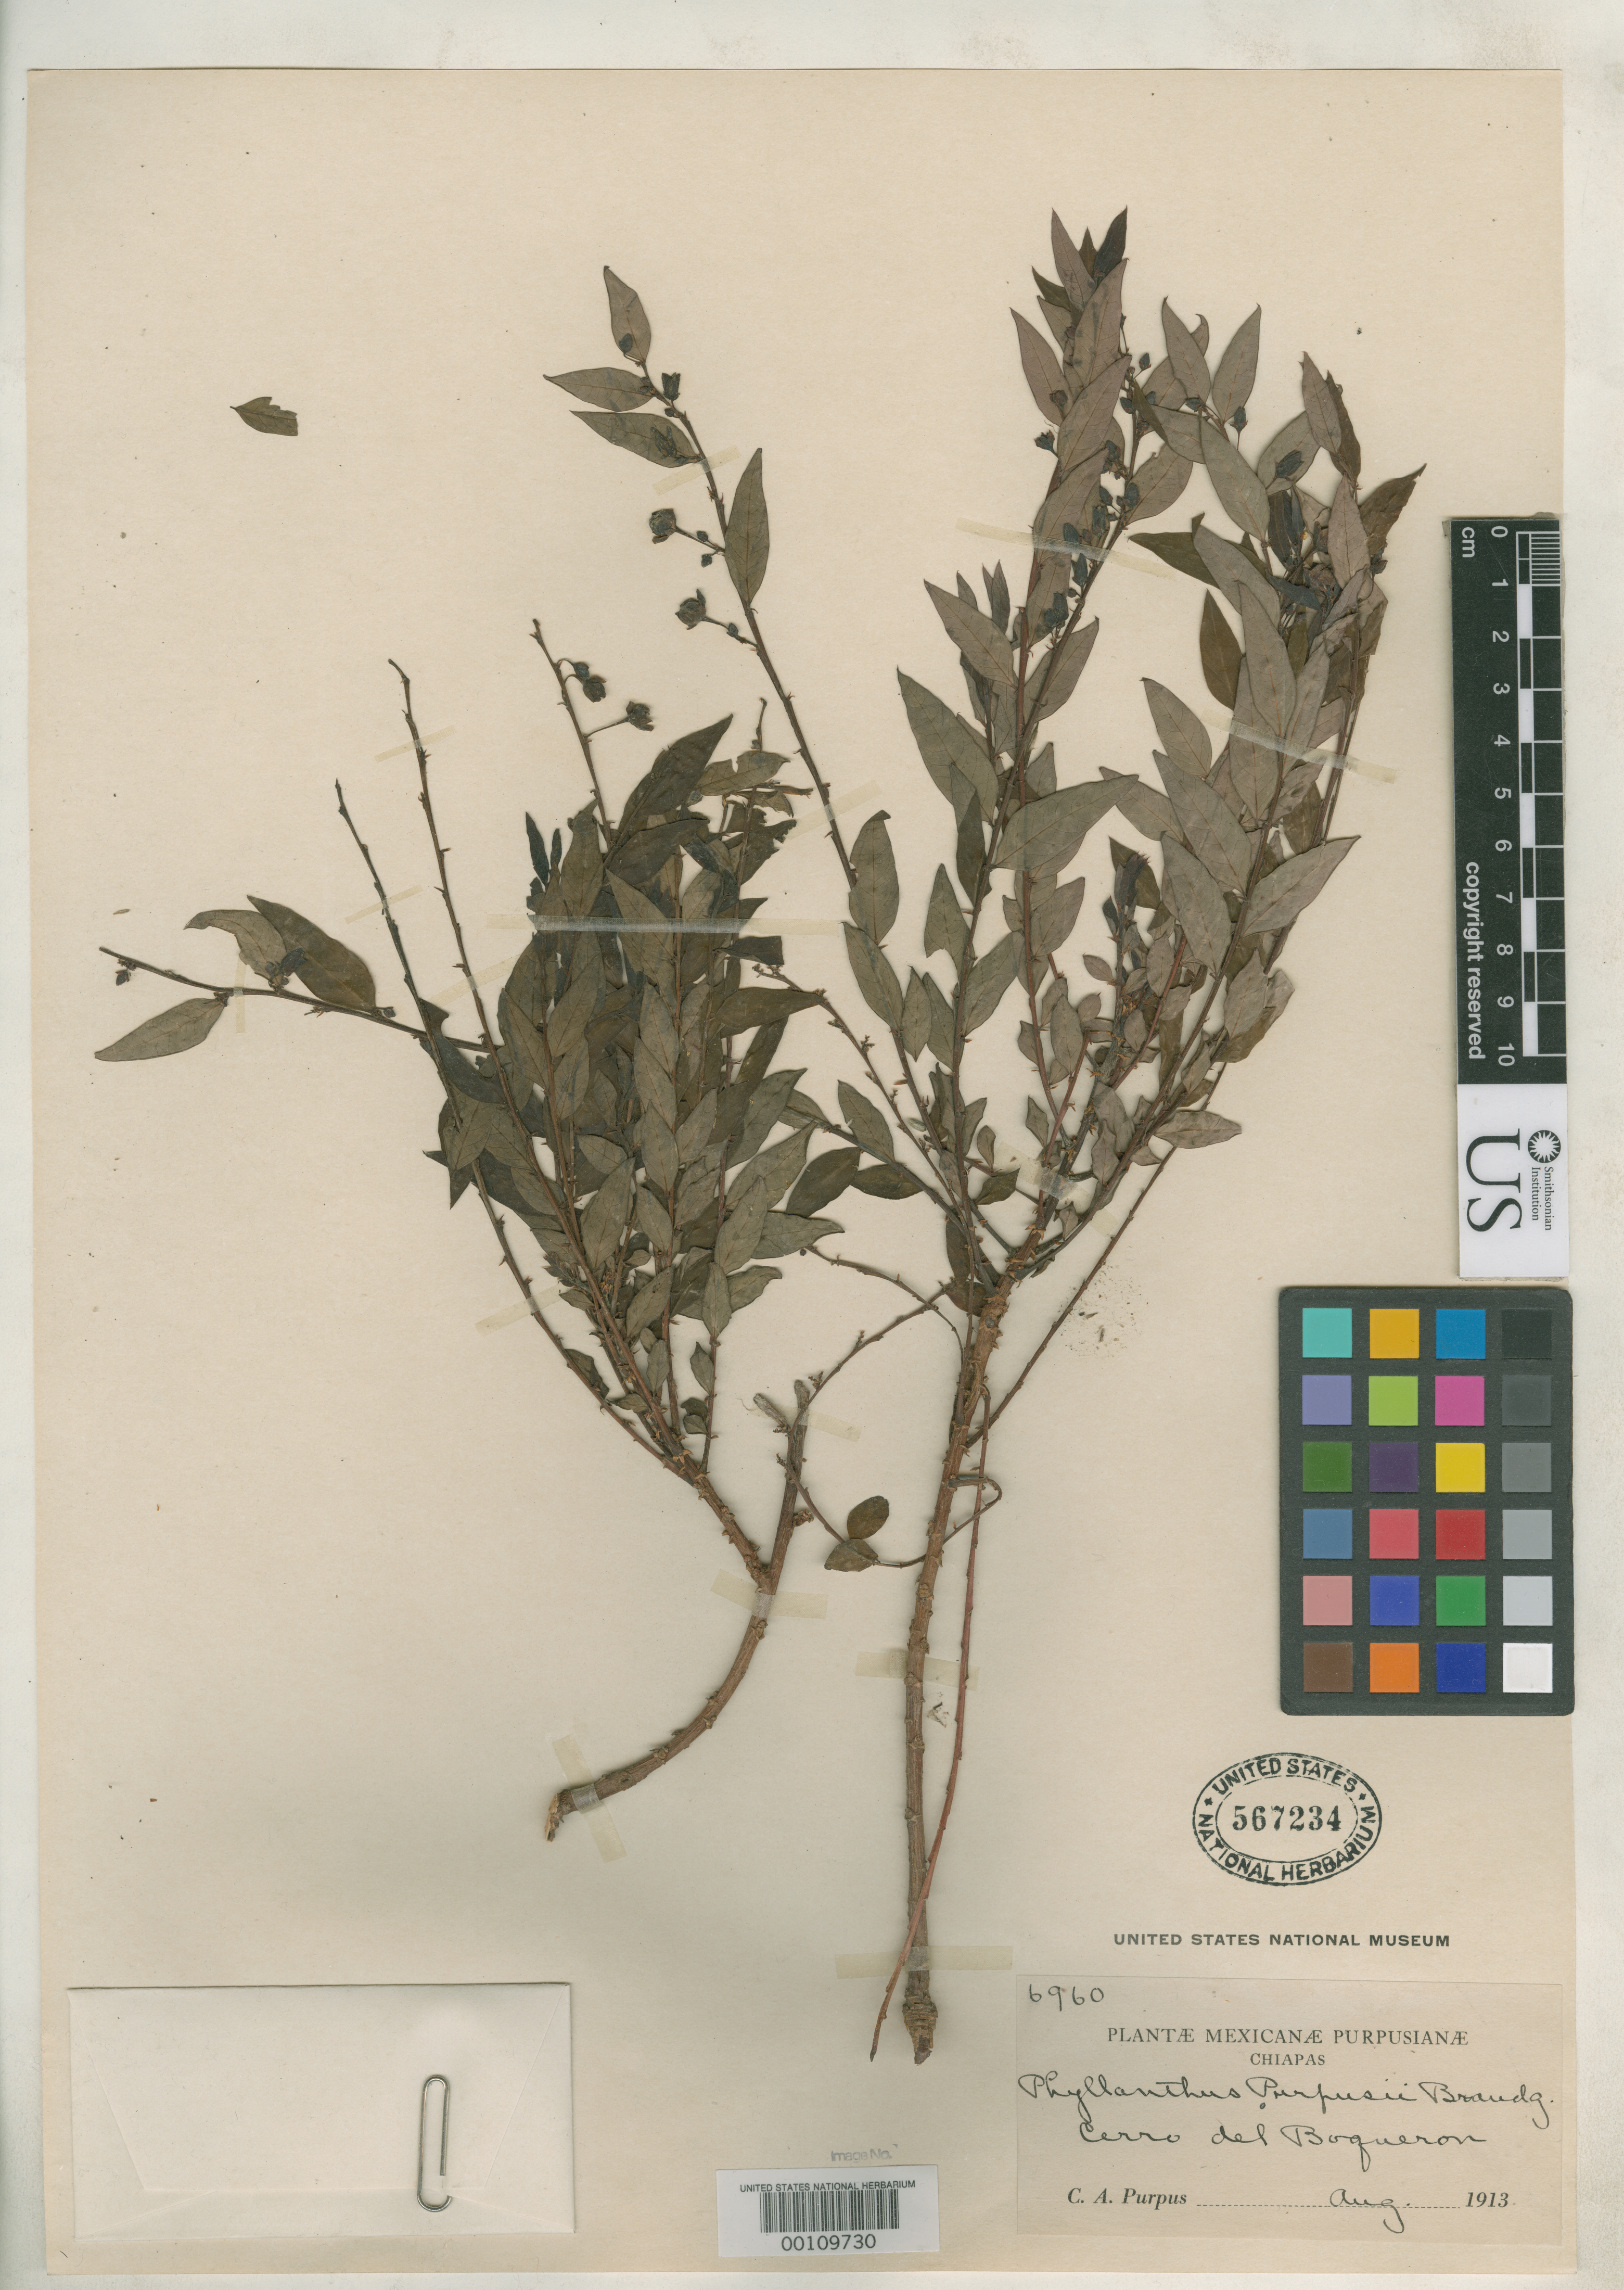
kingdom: Plantae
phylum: Tracheophyta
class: Magnoliopsida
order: Malpighiales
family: Phyllanthaceae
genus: Phyllanthus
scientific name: Phyllanthus purpusii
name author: Brandegee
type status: Isotype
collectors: C. A. Purpus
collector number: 6960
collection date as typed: Aug 1913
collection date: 1913-08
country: Mexico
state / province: Chiapas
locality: Cerro del Boqueron.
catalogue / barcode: US 567234